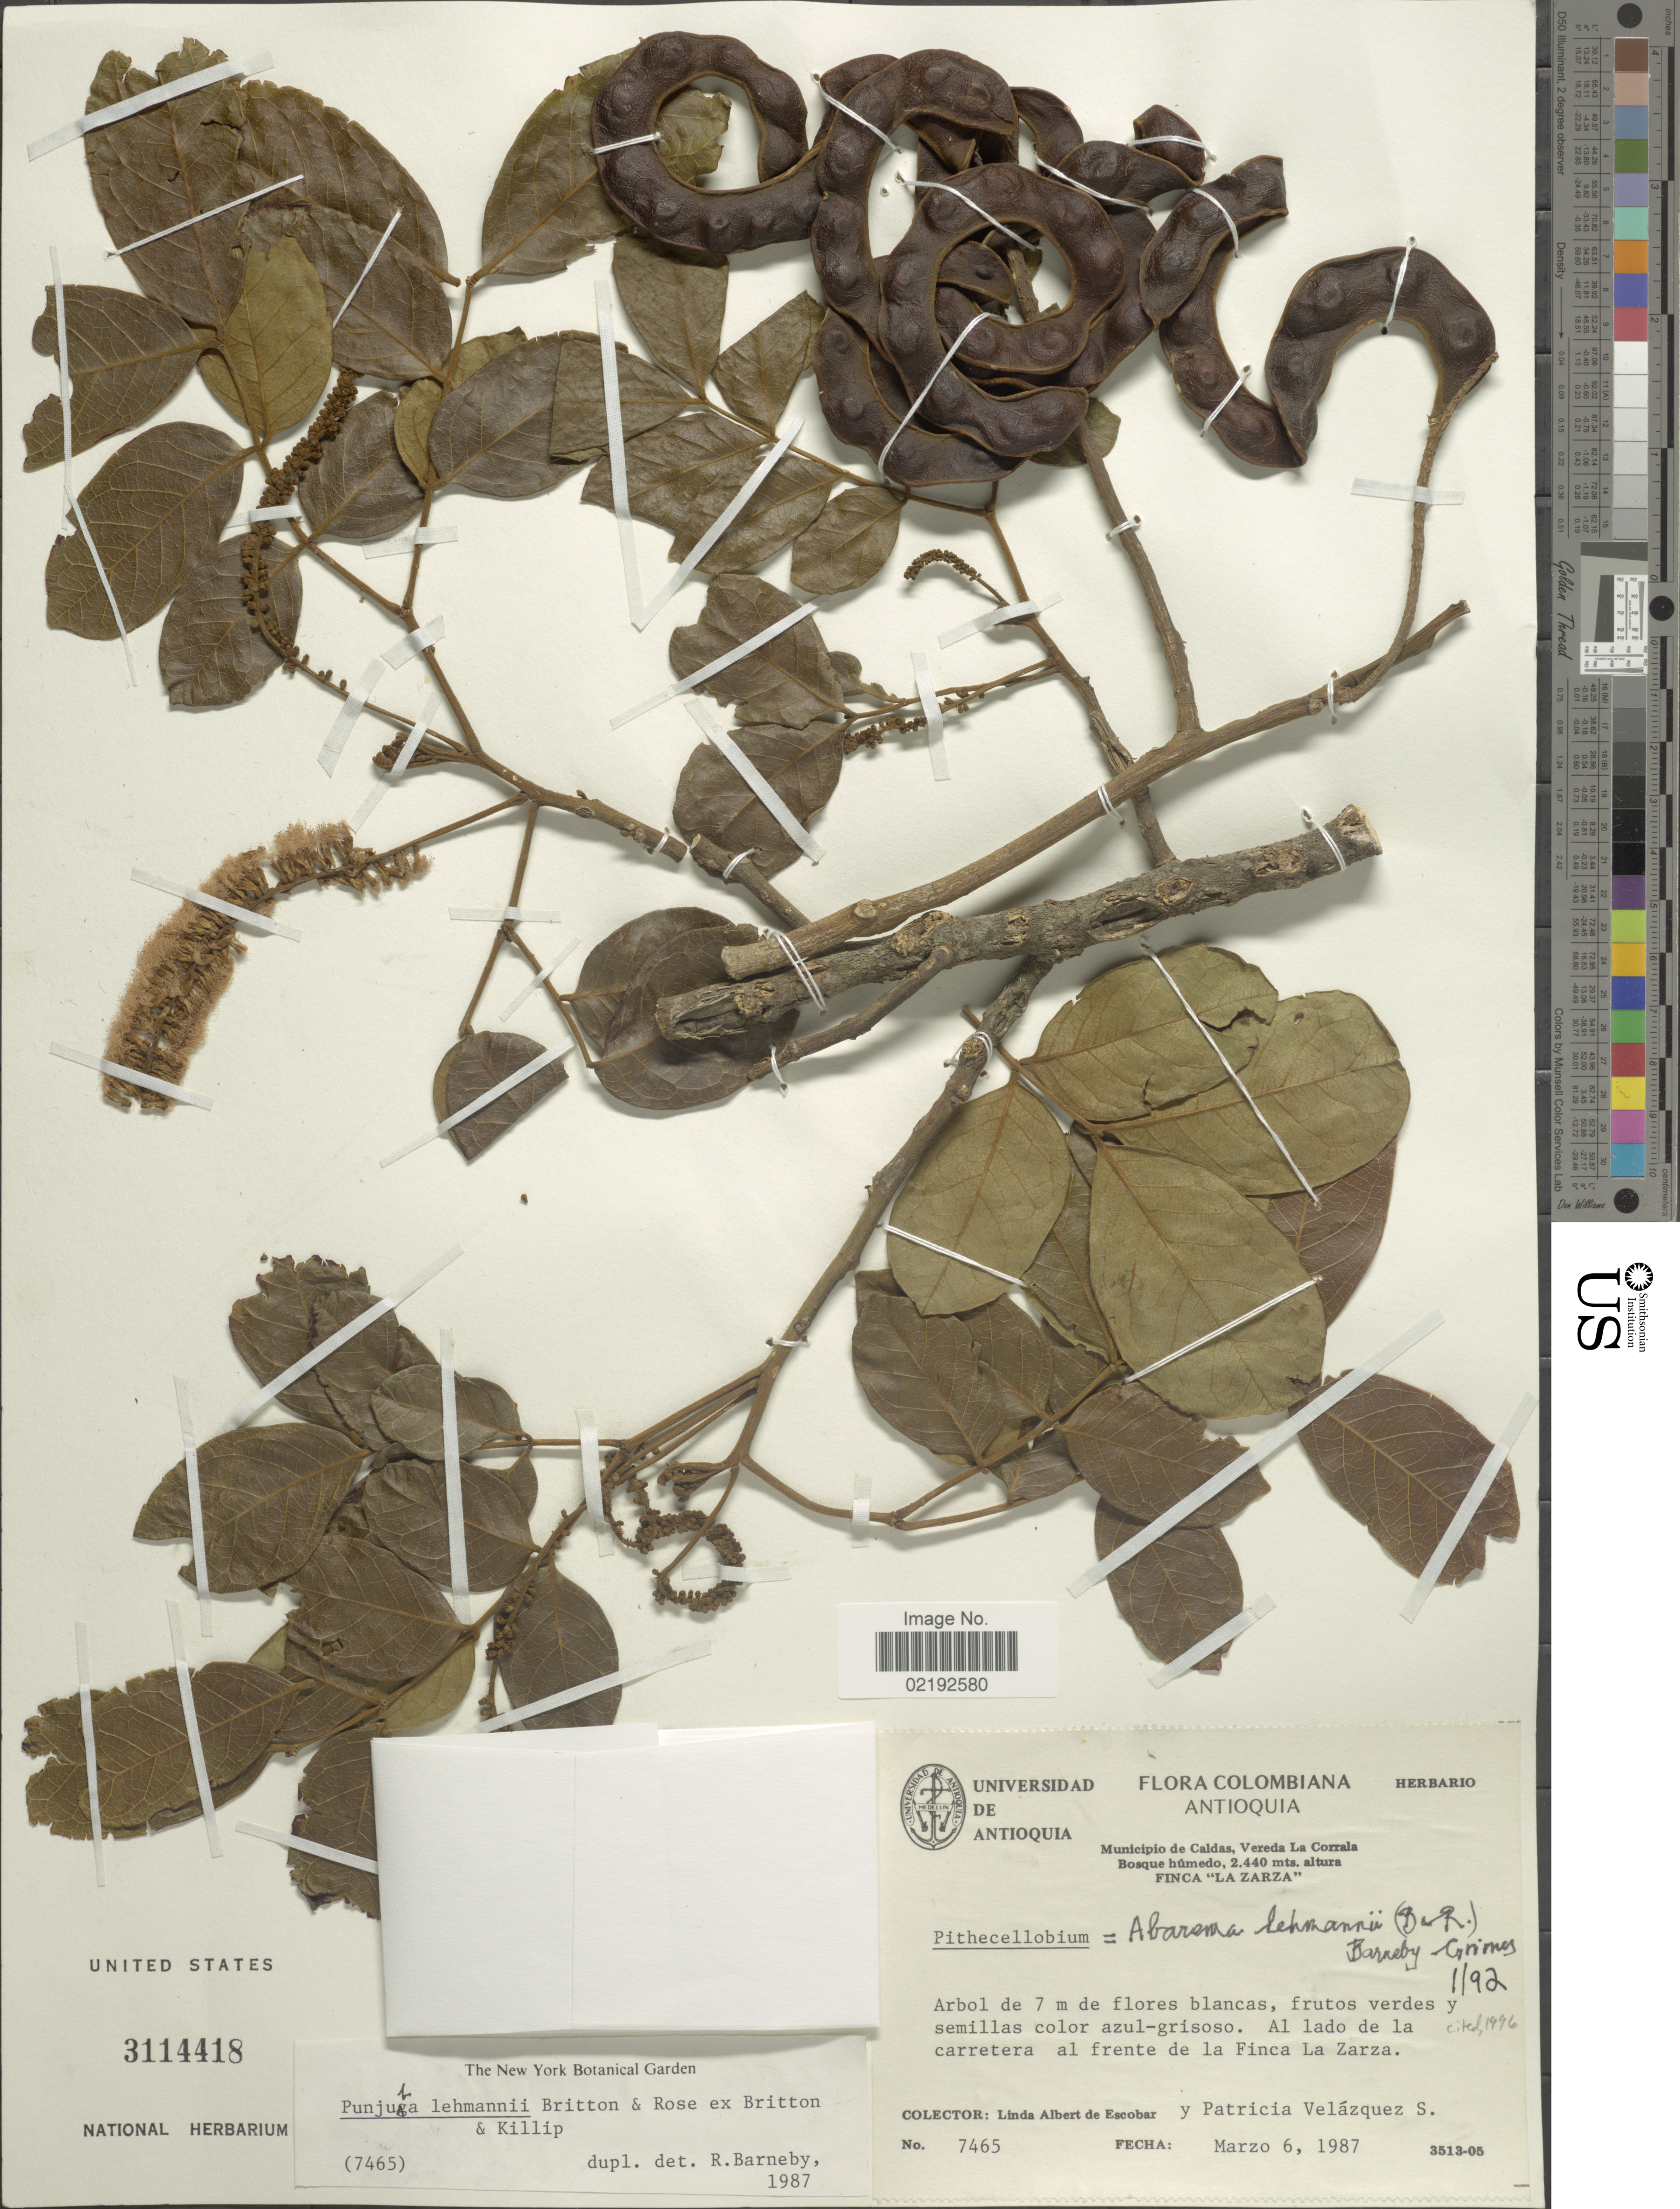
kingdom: Plantae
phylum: Tracheophyta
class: Magnoliopsida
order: Fabales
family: Fabaceae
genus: Punjuba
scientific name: Punjuba lehmannii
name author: Britton & Rose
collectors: L. K. de Escobar & P. Velasquez S.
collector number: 7465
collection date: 1987-03-06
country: Colombia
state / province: Antioquia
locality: Al lado de la carretera al frente de la Finca La Zarza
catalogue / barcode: US 3114418